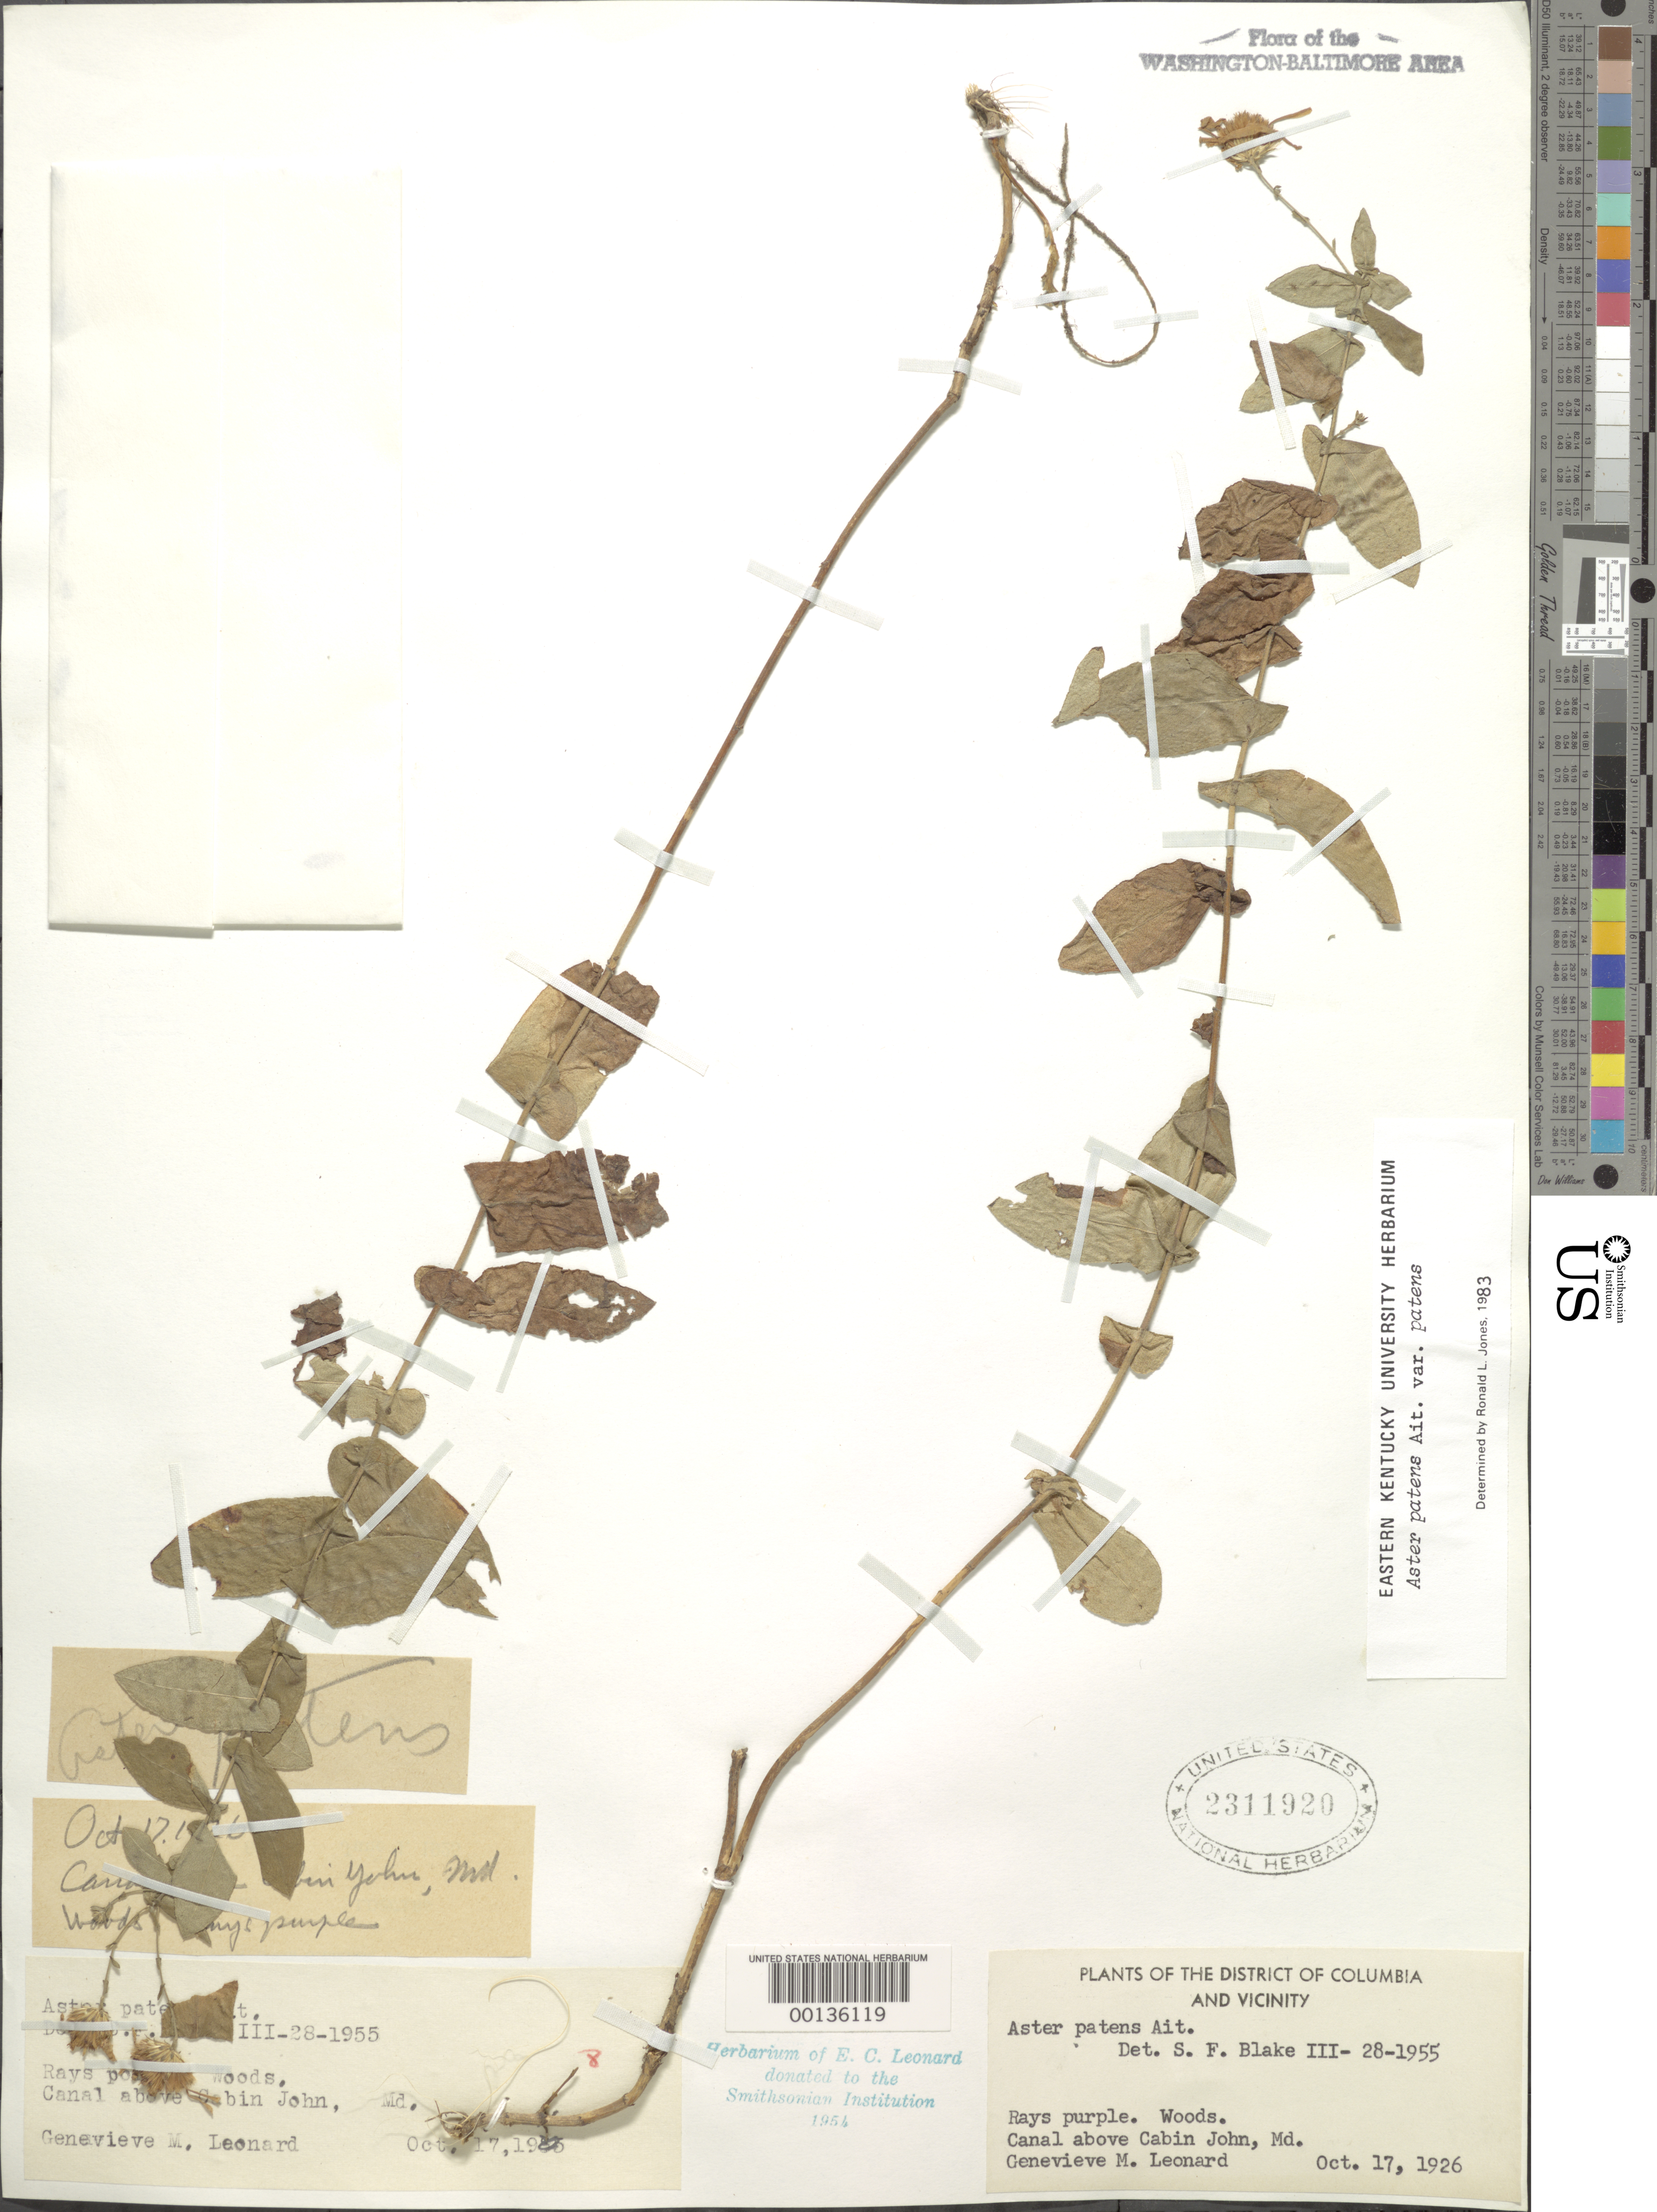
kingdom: Plantae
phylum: Tracheophyta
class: Magnoliopsida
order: Asterales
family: Asteraceae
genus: Symphyotrichum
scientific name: Symphyotrichum patens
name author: (Aiton) G.L. Nesom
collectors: G. M. Leonard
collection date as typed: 17 Oct 1926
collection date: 1926-10-17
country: United States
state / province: Maryland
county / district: Montgomery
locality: Canal above Cabin John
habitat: Woods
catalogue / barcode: US 2311920